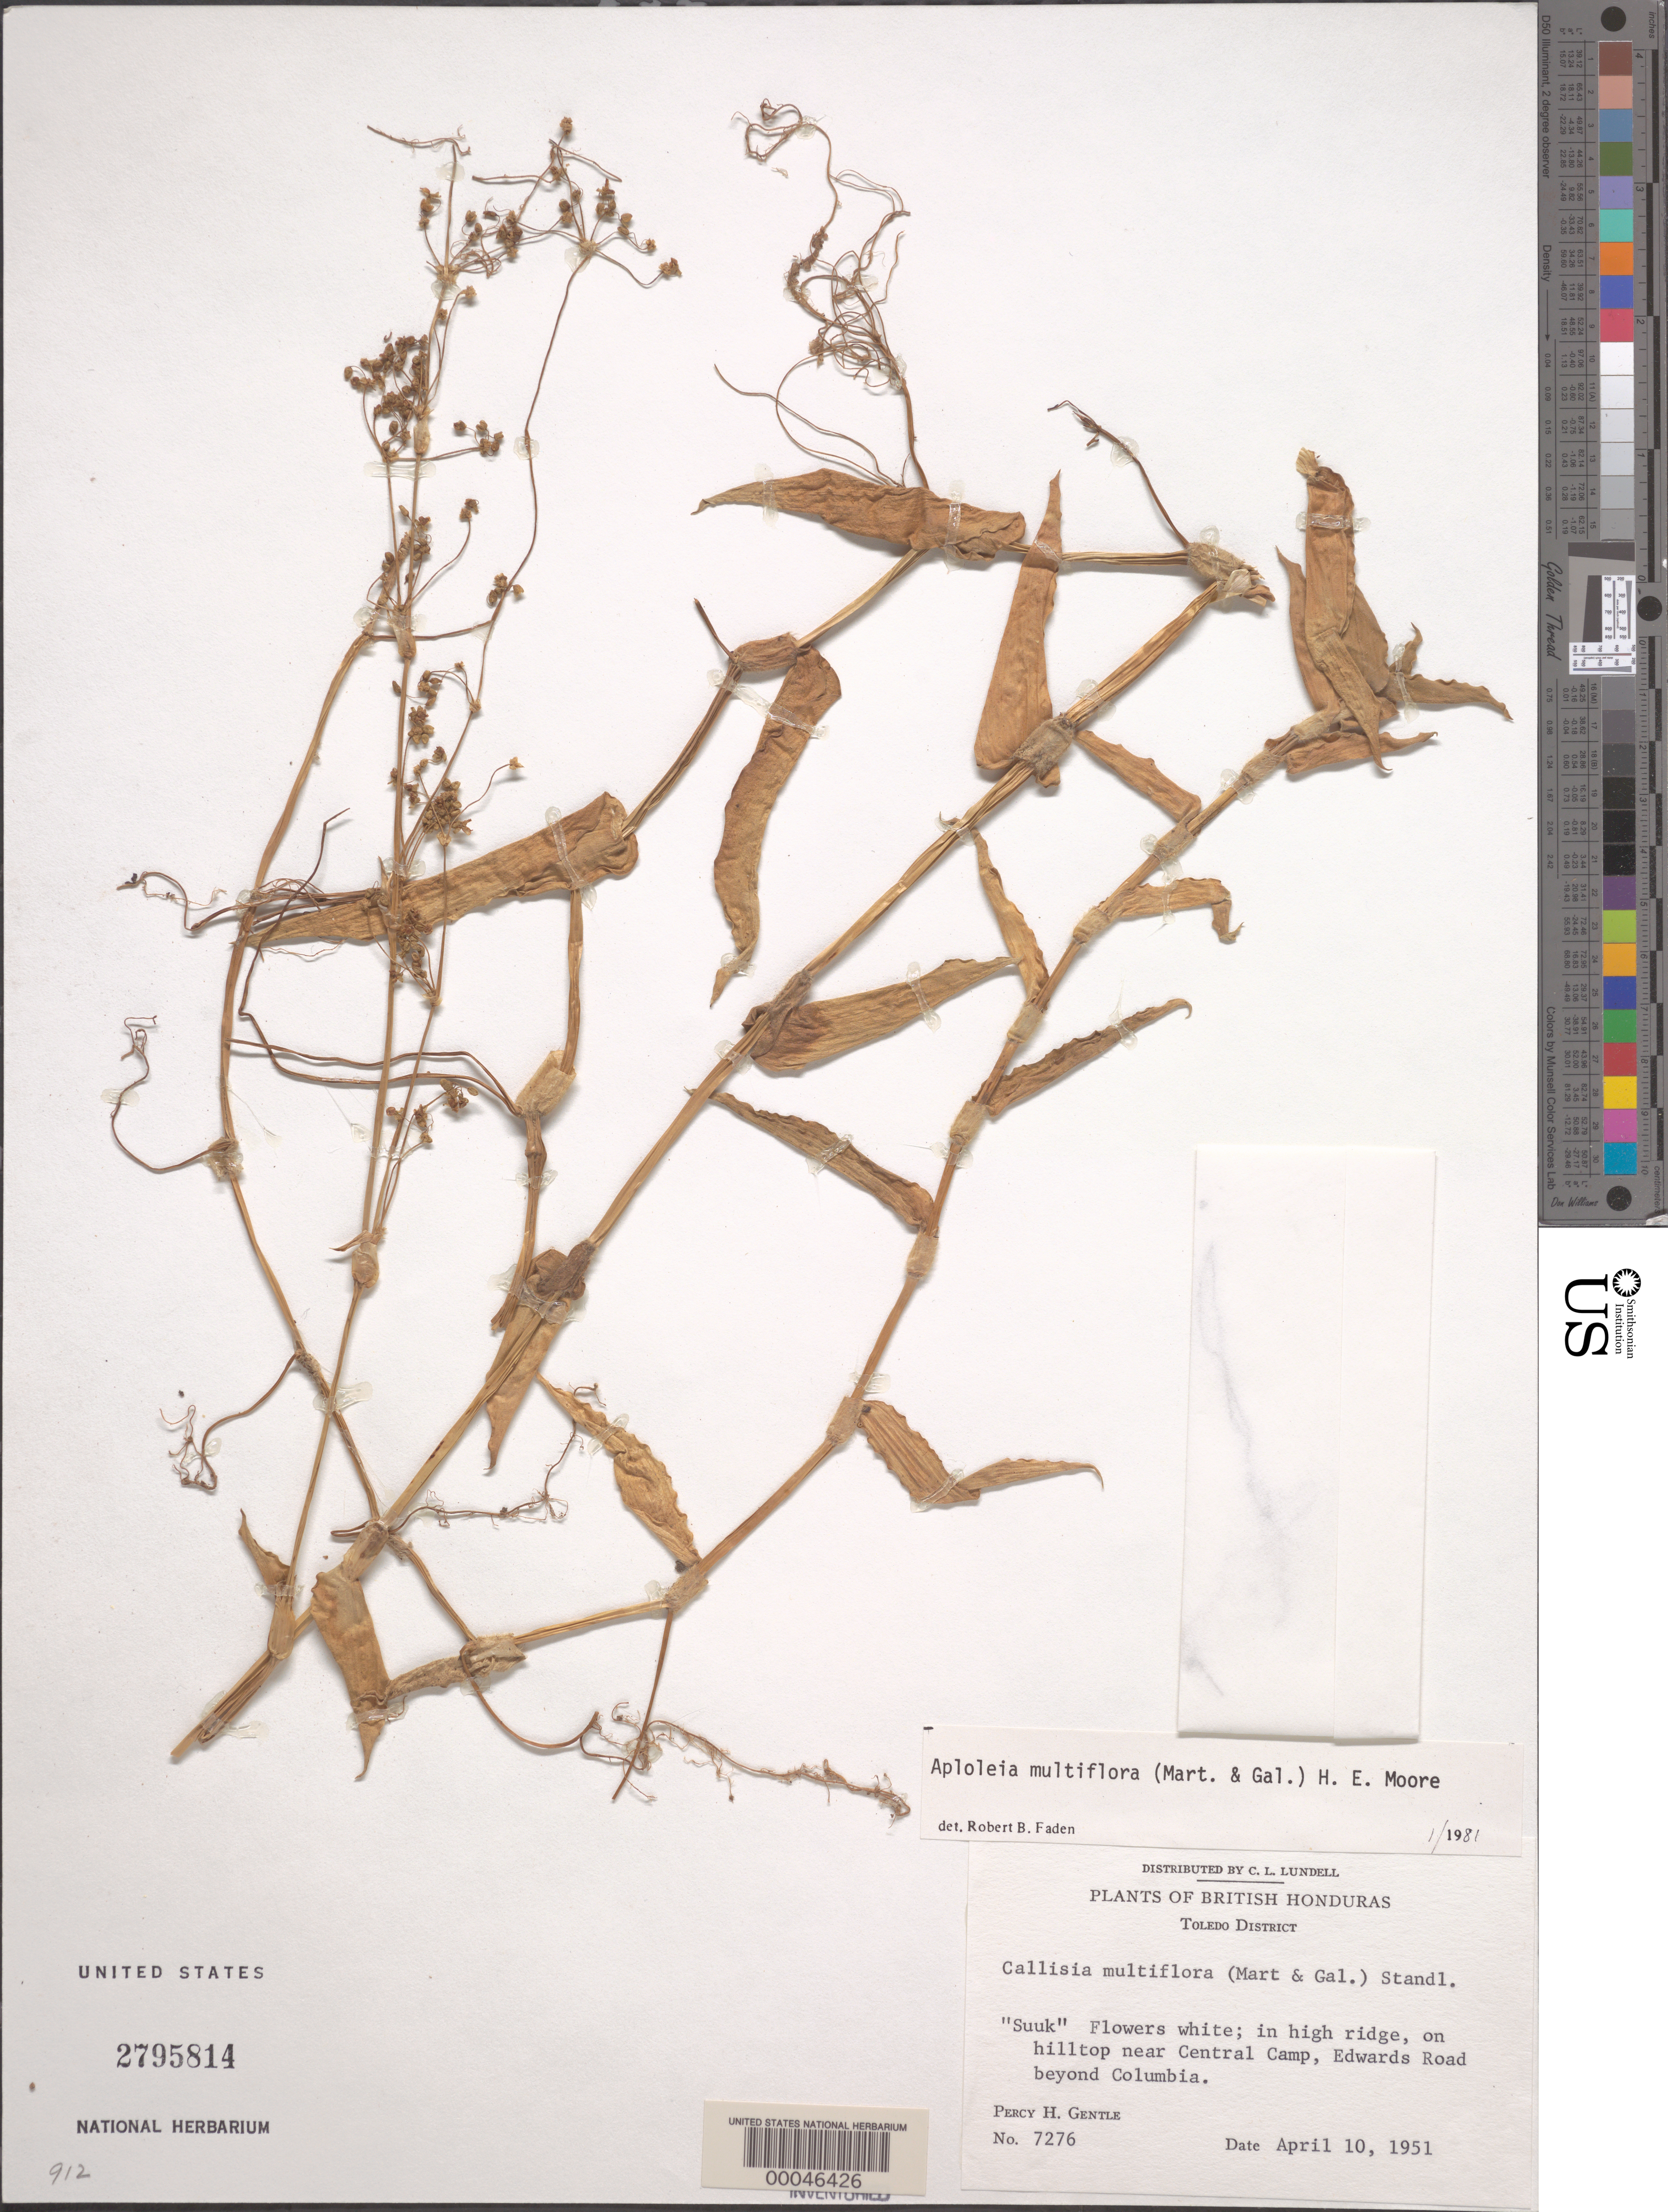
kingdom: Plantae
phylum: Tracheophyta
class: Liliopsida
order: Commelinales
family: Commelinaceae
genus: Callisia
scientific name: Callisia multiflora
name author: (M. Martens & Galeotti) Standl.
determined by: Faden, Robert B., (US), Smithsonian Institution - National Museum of Natural History (UNITED STATES)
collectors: P. H. Gentle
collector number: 7276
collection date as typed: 10 Apr 1951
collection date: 1951-04-10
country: Belize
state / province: Toledo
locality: Near Columbia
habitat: High ridge on hilltop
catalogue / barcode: US 2795814